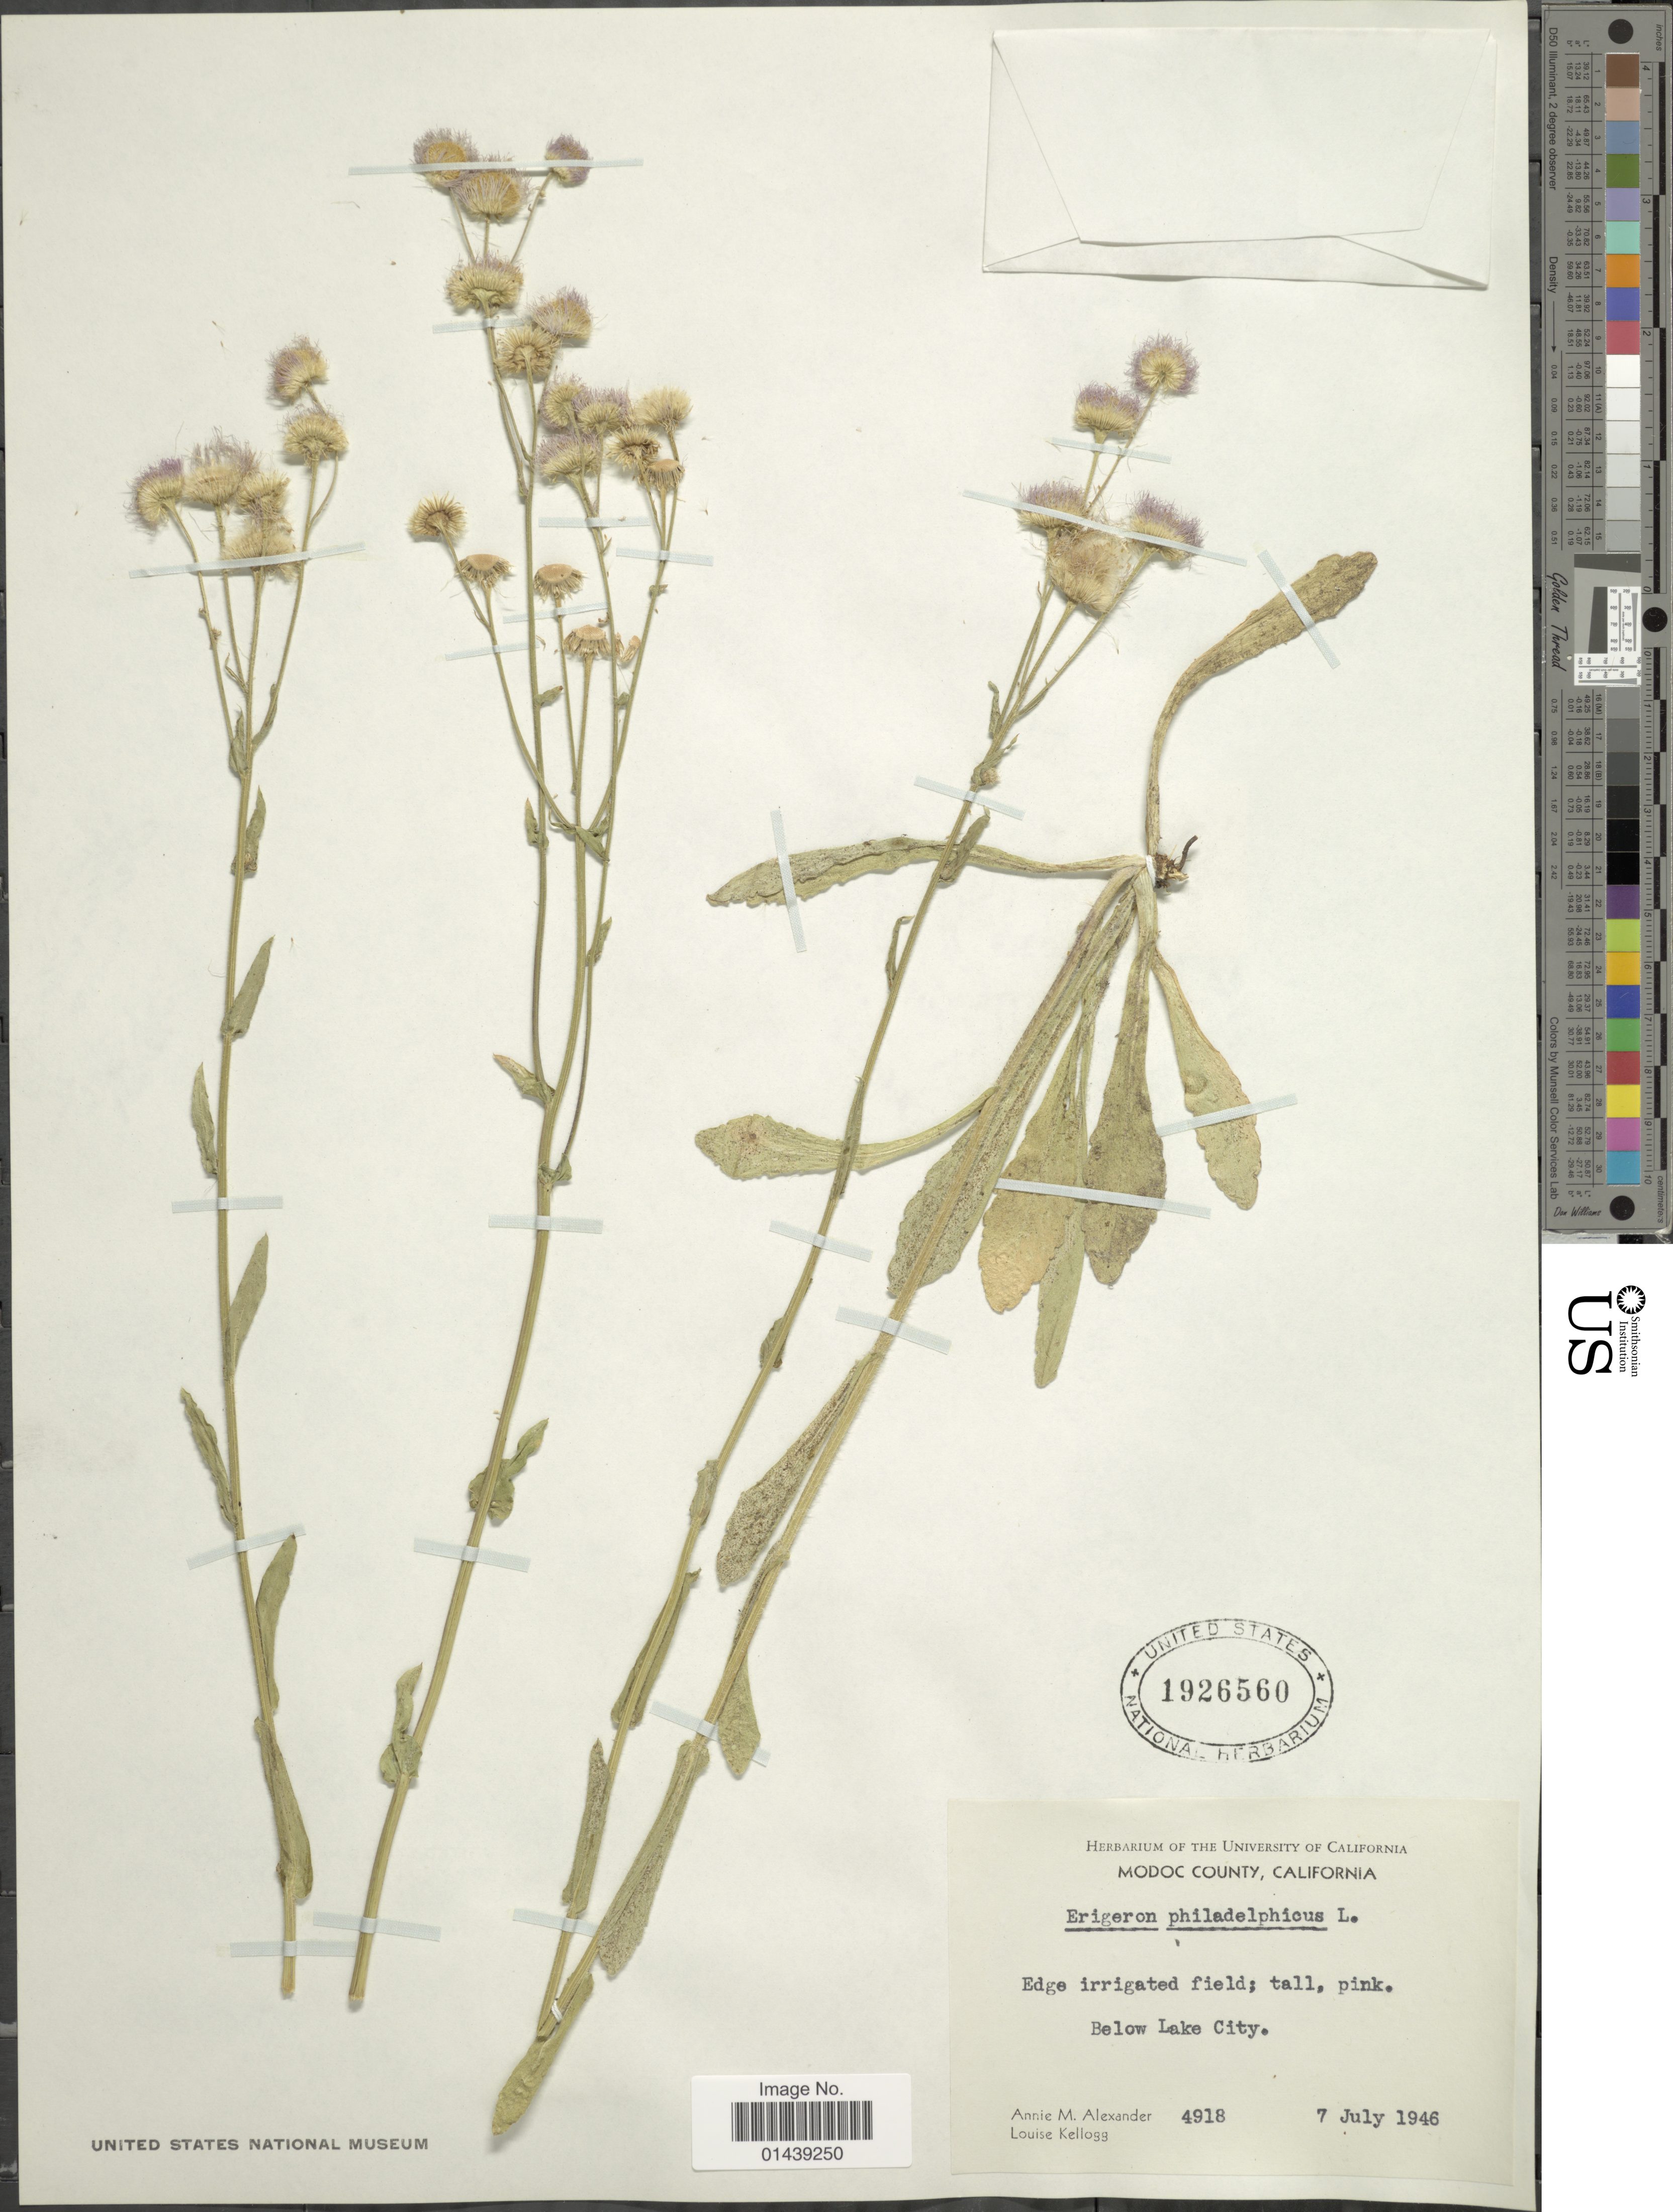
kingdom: Plantae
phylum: Tracheophyta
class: Magnoliopsida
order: Asterales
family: Asteraceae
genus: Erigeron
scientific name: Erigeron philadelphicus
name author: L.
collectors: A. M. Alexander & L. Kellogg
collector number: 4918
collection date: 1946-07-07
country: United States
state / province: California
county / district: Modoc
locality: Modoc County, Below Lake City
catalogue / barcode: US 1926560